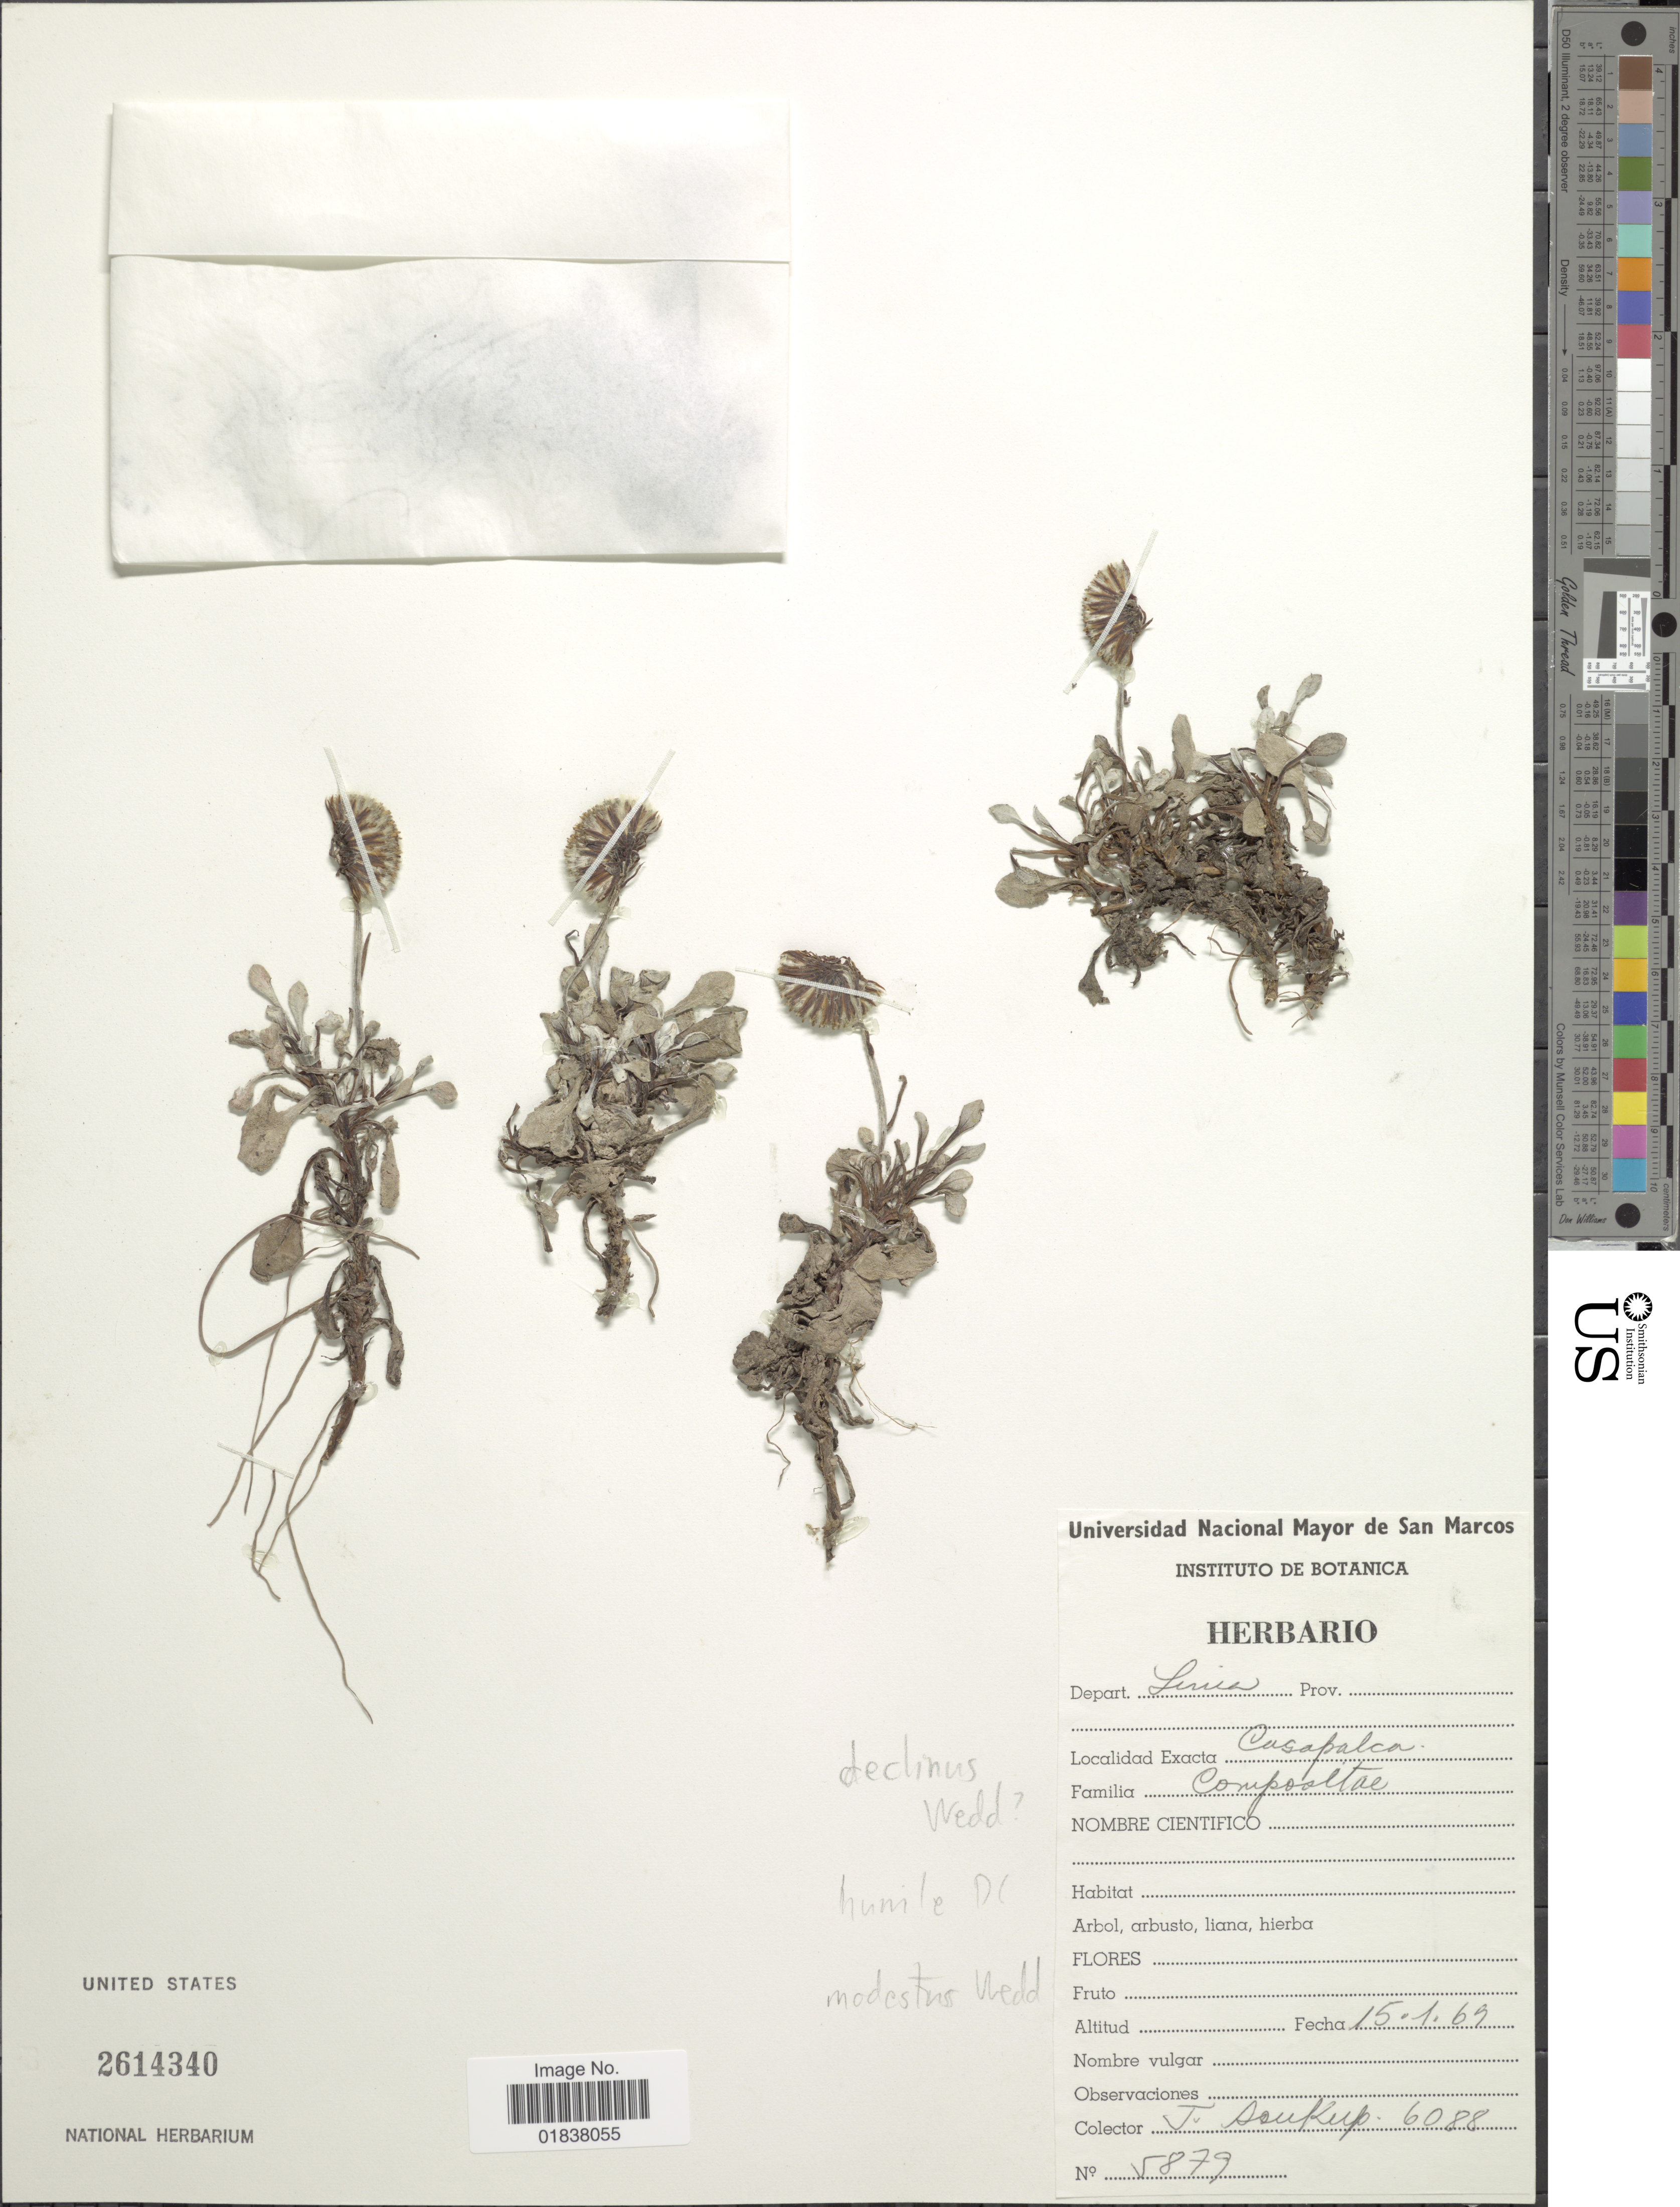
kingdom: Plantae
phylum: Tracheophyta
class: Magnoliopsida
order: Asterales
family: Asteraceae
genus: Senecio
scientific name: Senecio candollei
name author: Wedd.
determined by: Salomon, Luciana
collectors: J. Soukup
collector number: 6088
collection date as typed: Transcribed d/m/y: 15/1/69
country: Peru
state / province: Lima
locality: Casapalca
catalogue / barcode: US 2614340